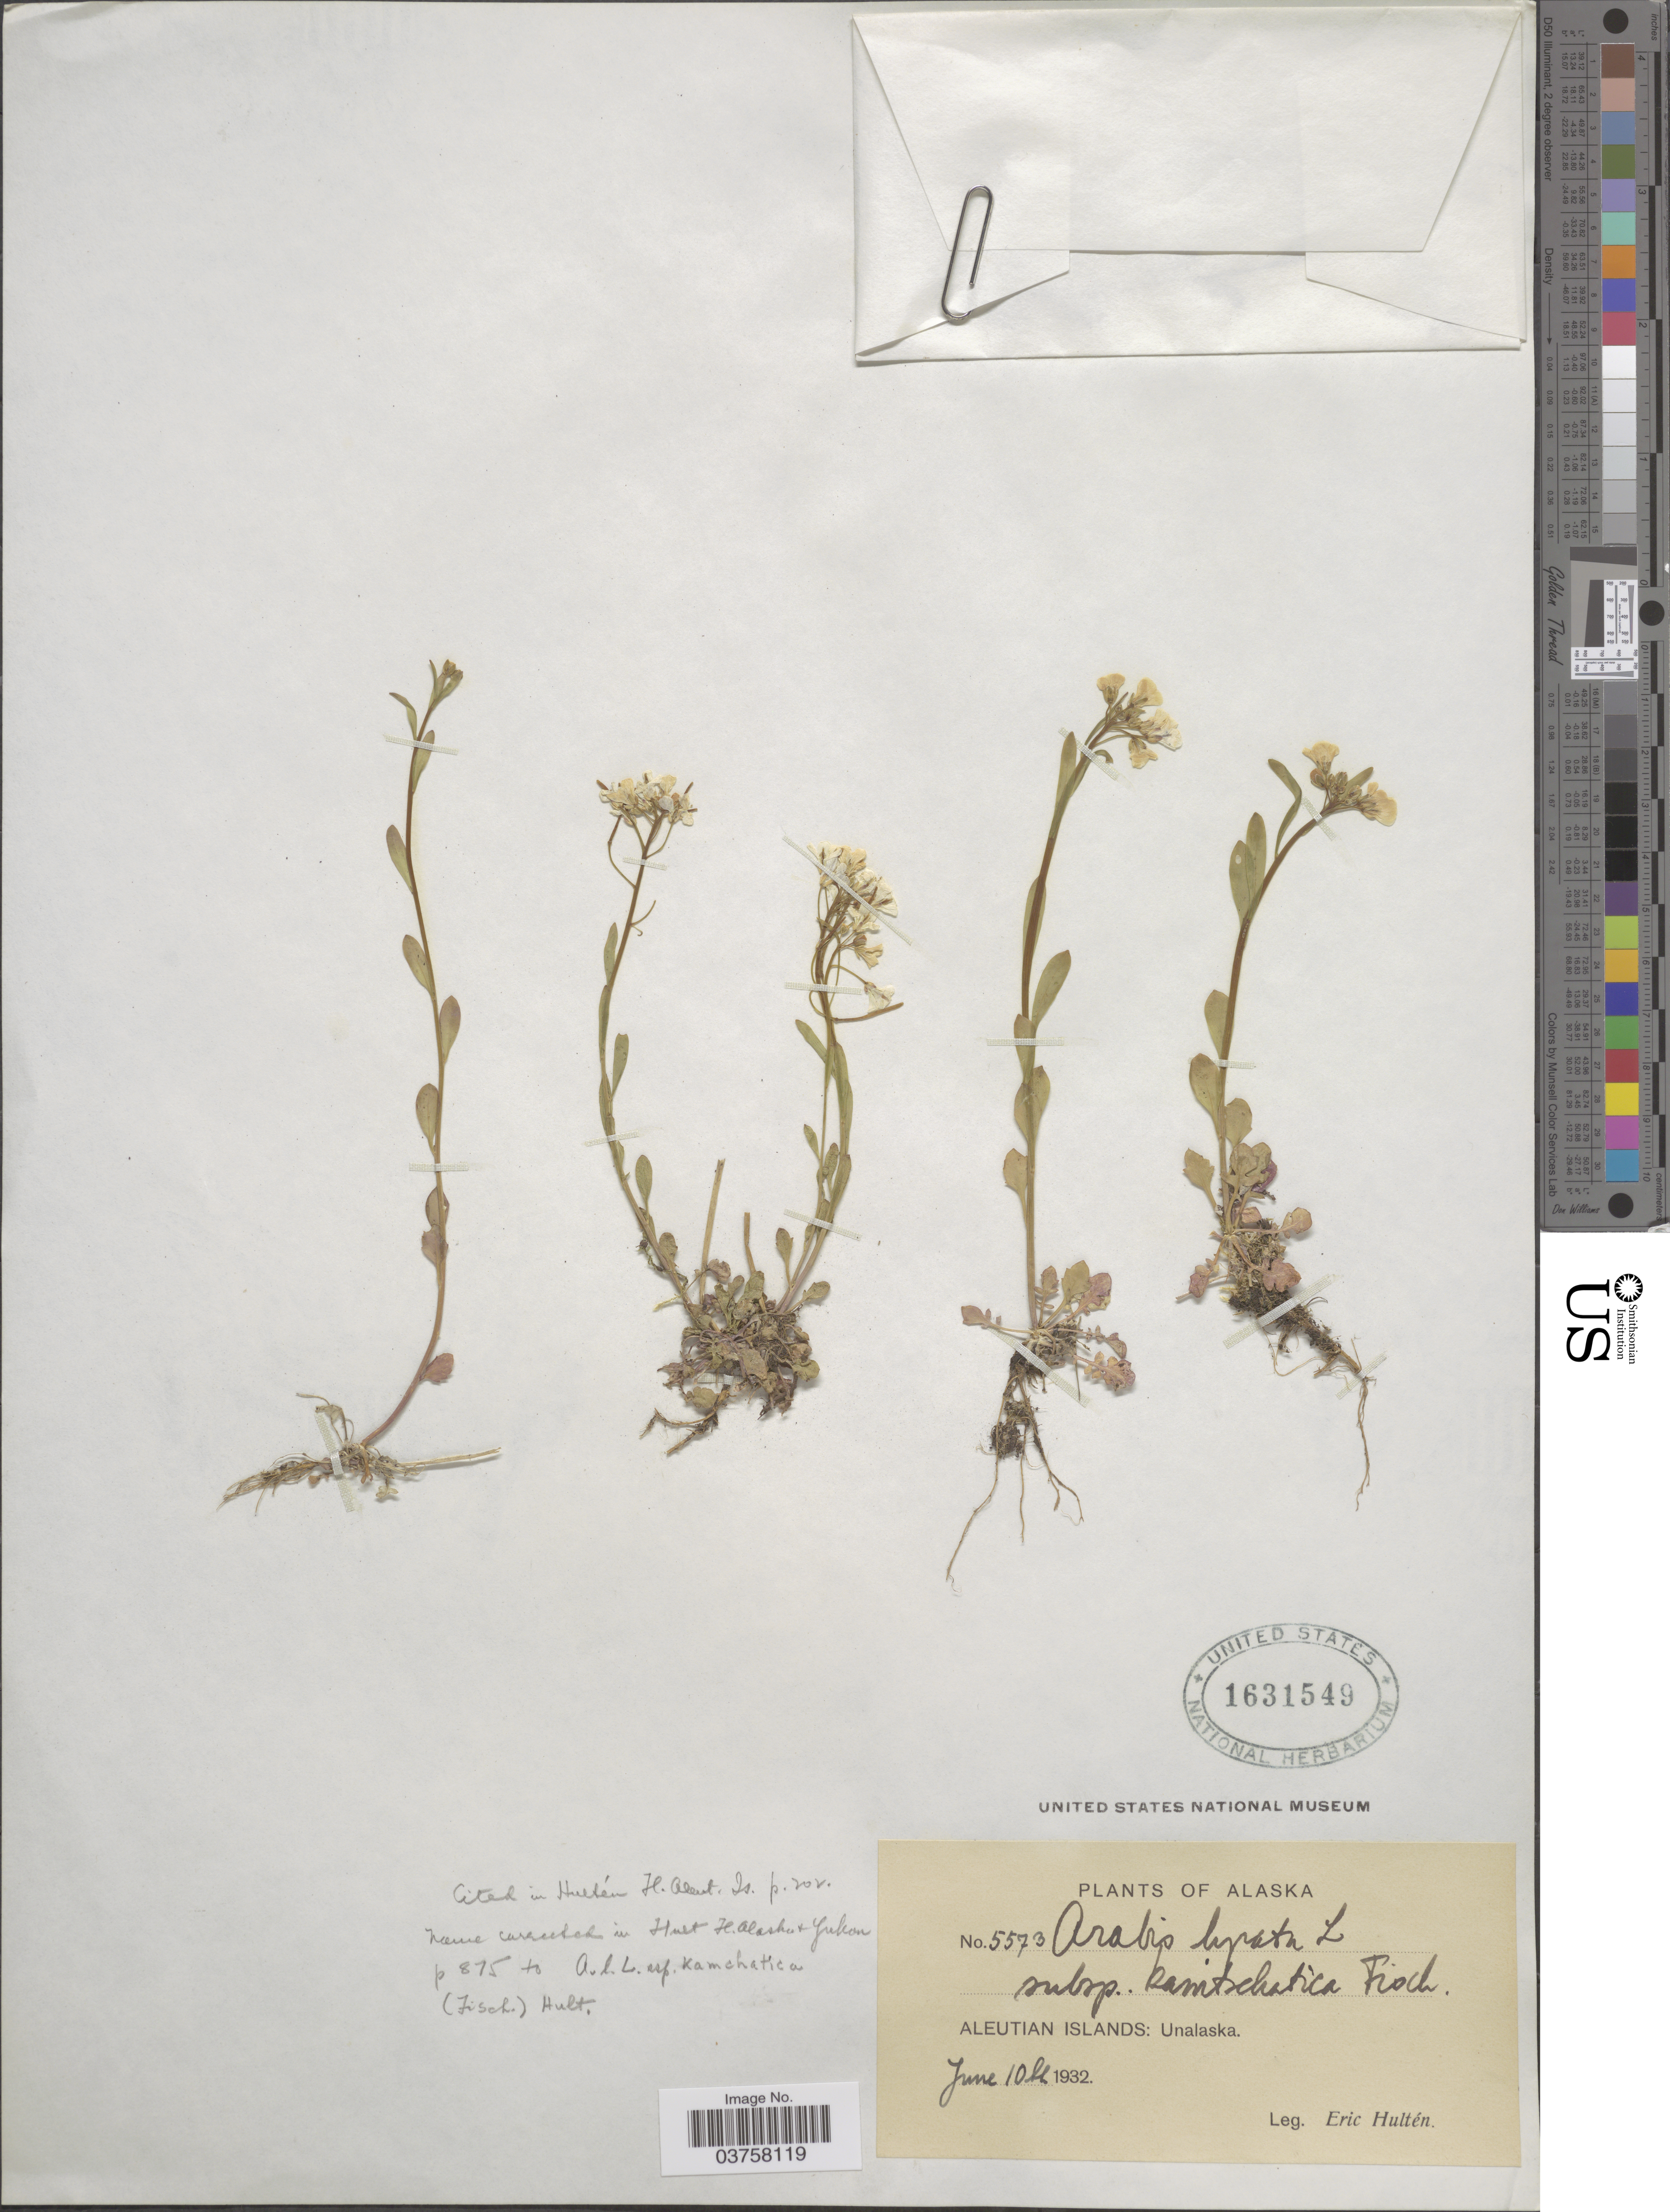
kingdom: Plantae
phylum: Tracheophyta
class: Magnoliopsida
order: Brassicales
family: Brassicaceae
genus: Arabis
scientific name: Arabis lyrata var. kamchatica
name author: Fisch. ex DC.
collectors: E. G. Hultén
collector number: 5573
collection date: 1932-06-10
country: United States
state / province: Alaska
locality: Aleutian Islands: Unalaska.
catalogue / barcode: US 1631549